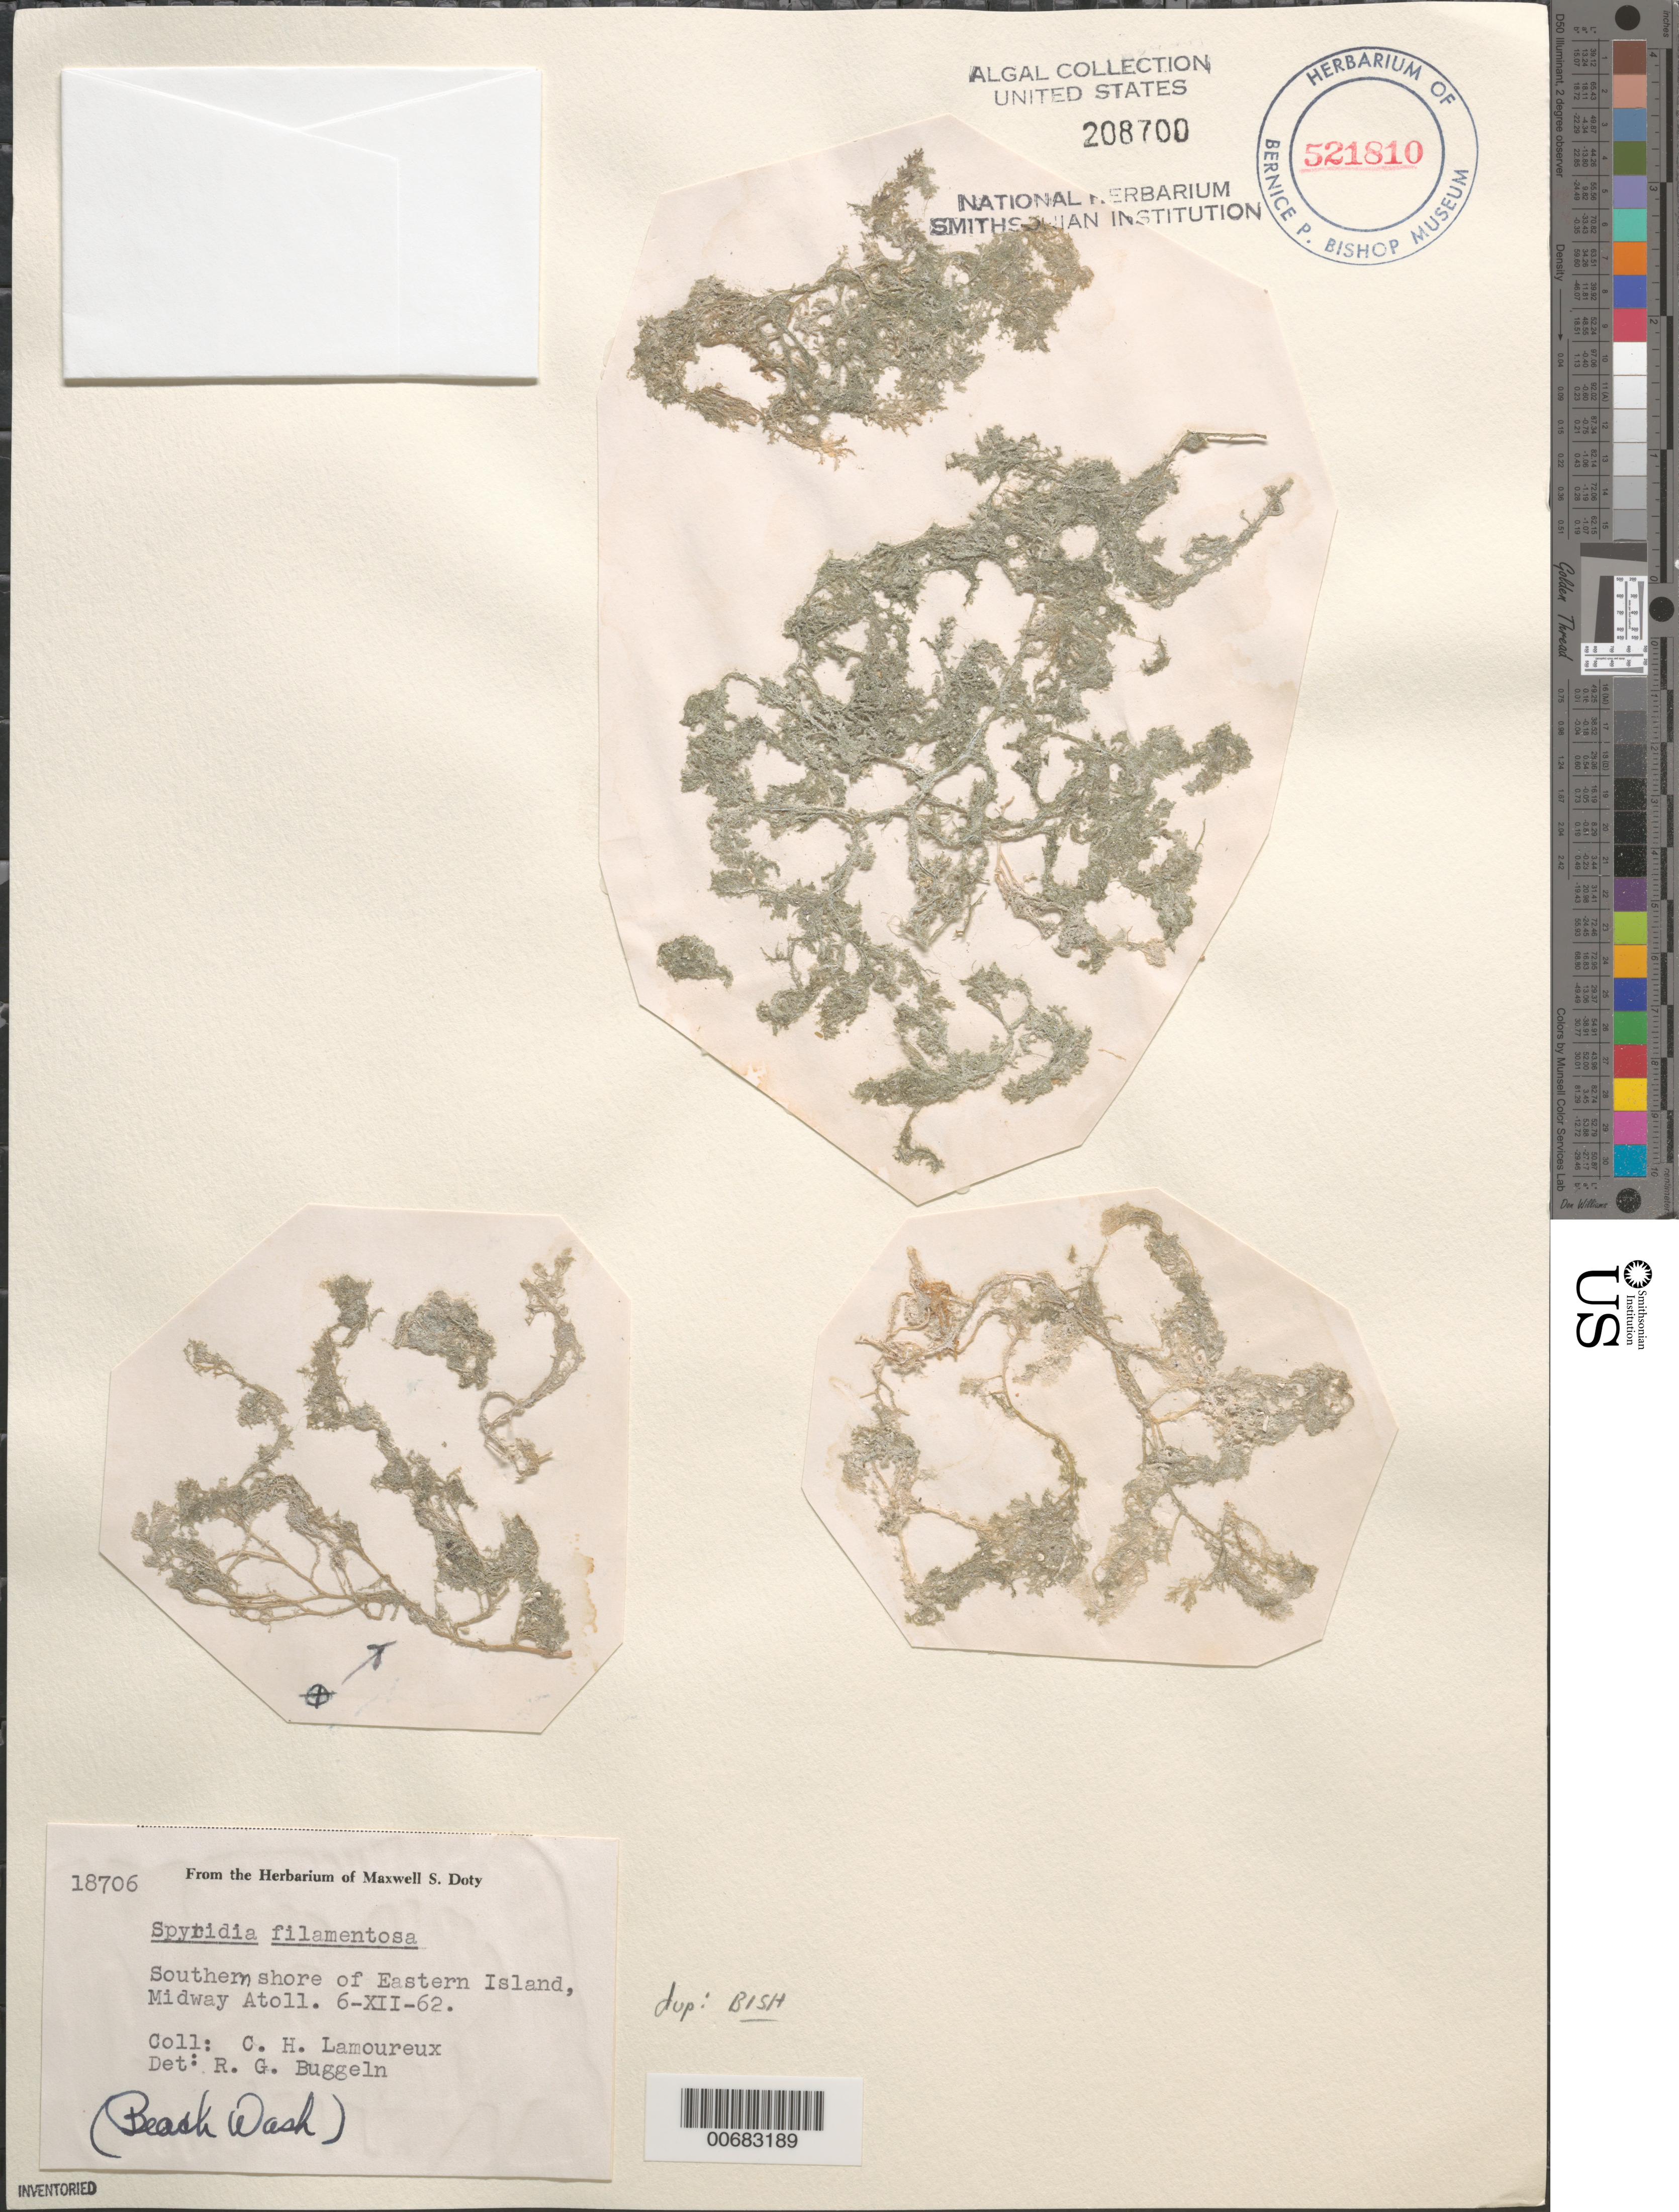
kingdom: Plantae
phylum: Rhodophyta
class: Florideophyceae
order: Ceramiales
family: Spyridiaceae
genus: Spyridia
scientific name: Spyridia filamentosa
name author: (Wulfen) Harv.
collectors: C. H. Lamoureux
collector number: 18706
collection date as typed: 06 Dec 1962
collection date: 1962-12-06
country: U.S. Administered Pacific Islands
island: Midway Atoll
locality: South shore. Eastern Islet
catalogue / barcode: US 208700